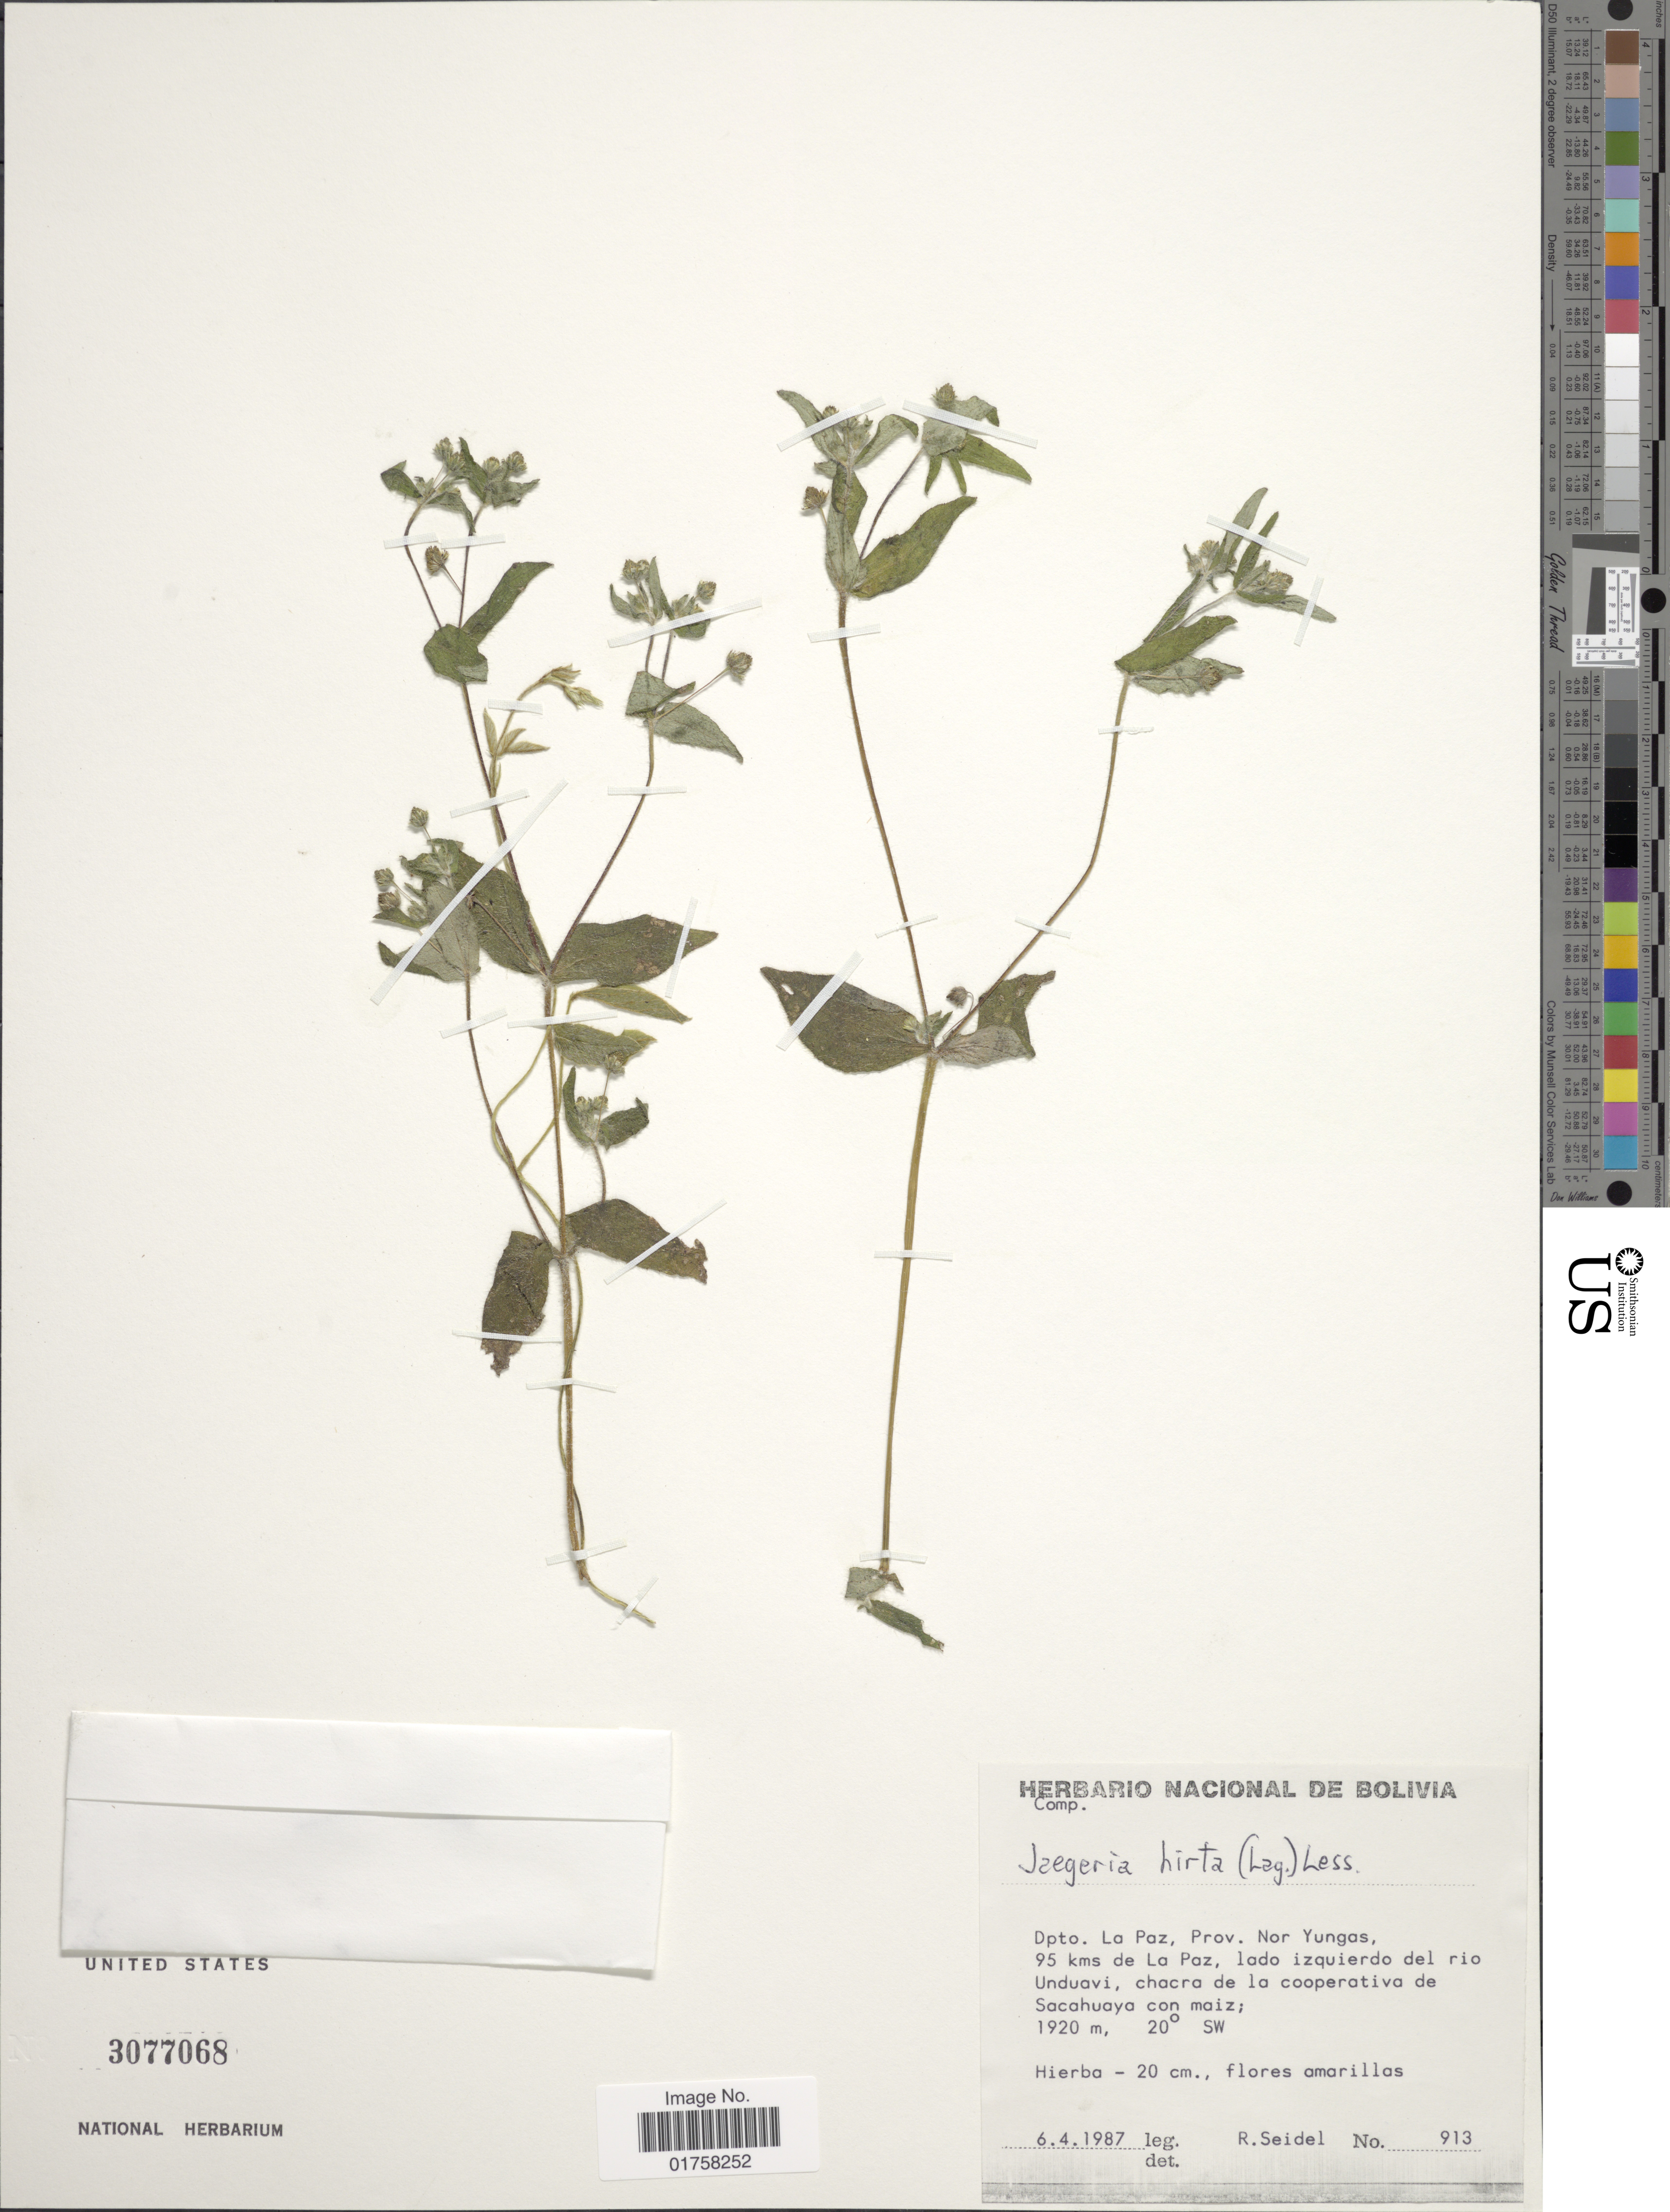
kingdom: Plantae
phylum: Tracheophyta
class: Magnoliopsida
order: Asterales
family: Asteraceae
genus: Jaegeria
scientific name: Jaegeria hirta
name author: (Lag.) Less.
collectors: R. Seidel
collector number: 913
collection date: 1987-04-06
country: Bolivia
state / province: La Paz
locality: Prov. Nor Yungas, 95 kms de La Paz, lado izquierda del rio Unduavi, chacra de la cooperativa de Sacahuaya con maiz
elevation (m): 1920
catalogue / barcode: US 3077068